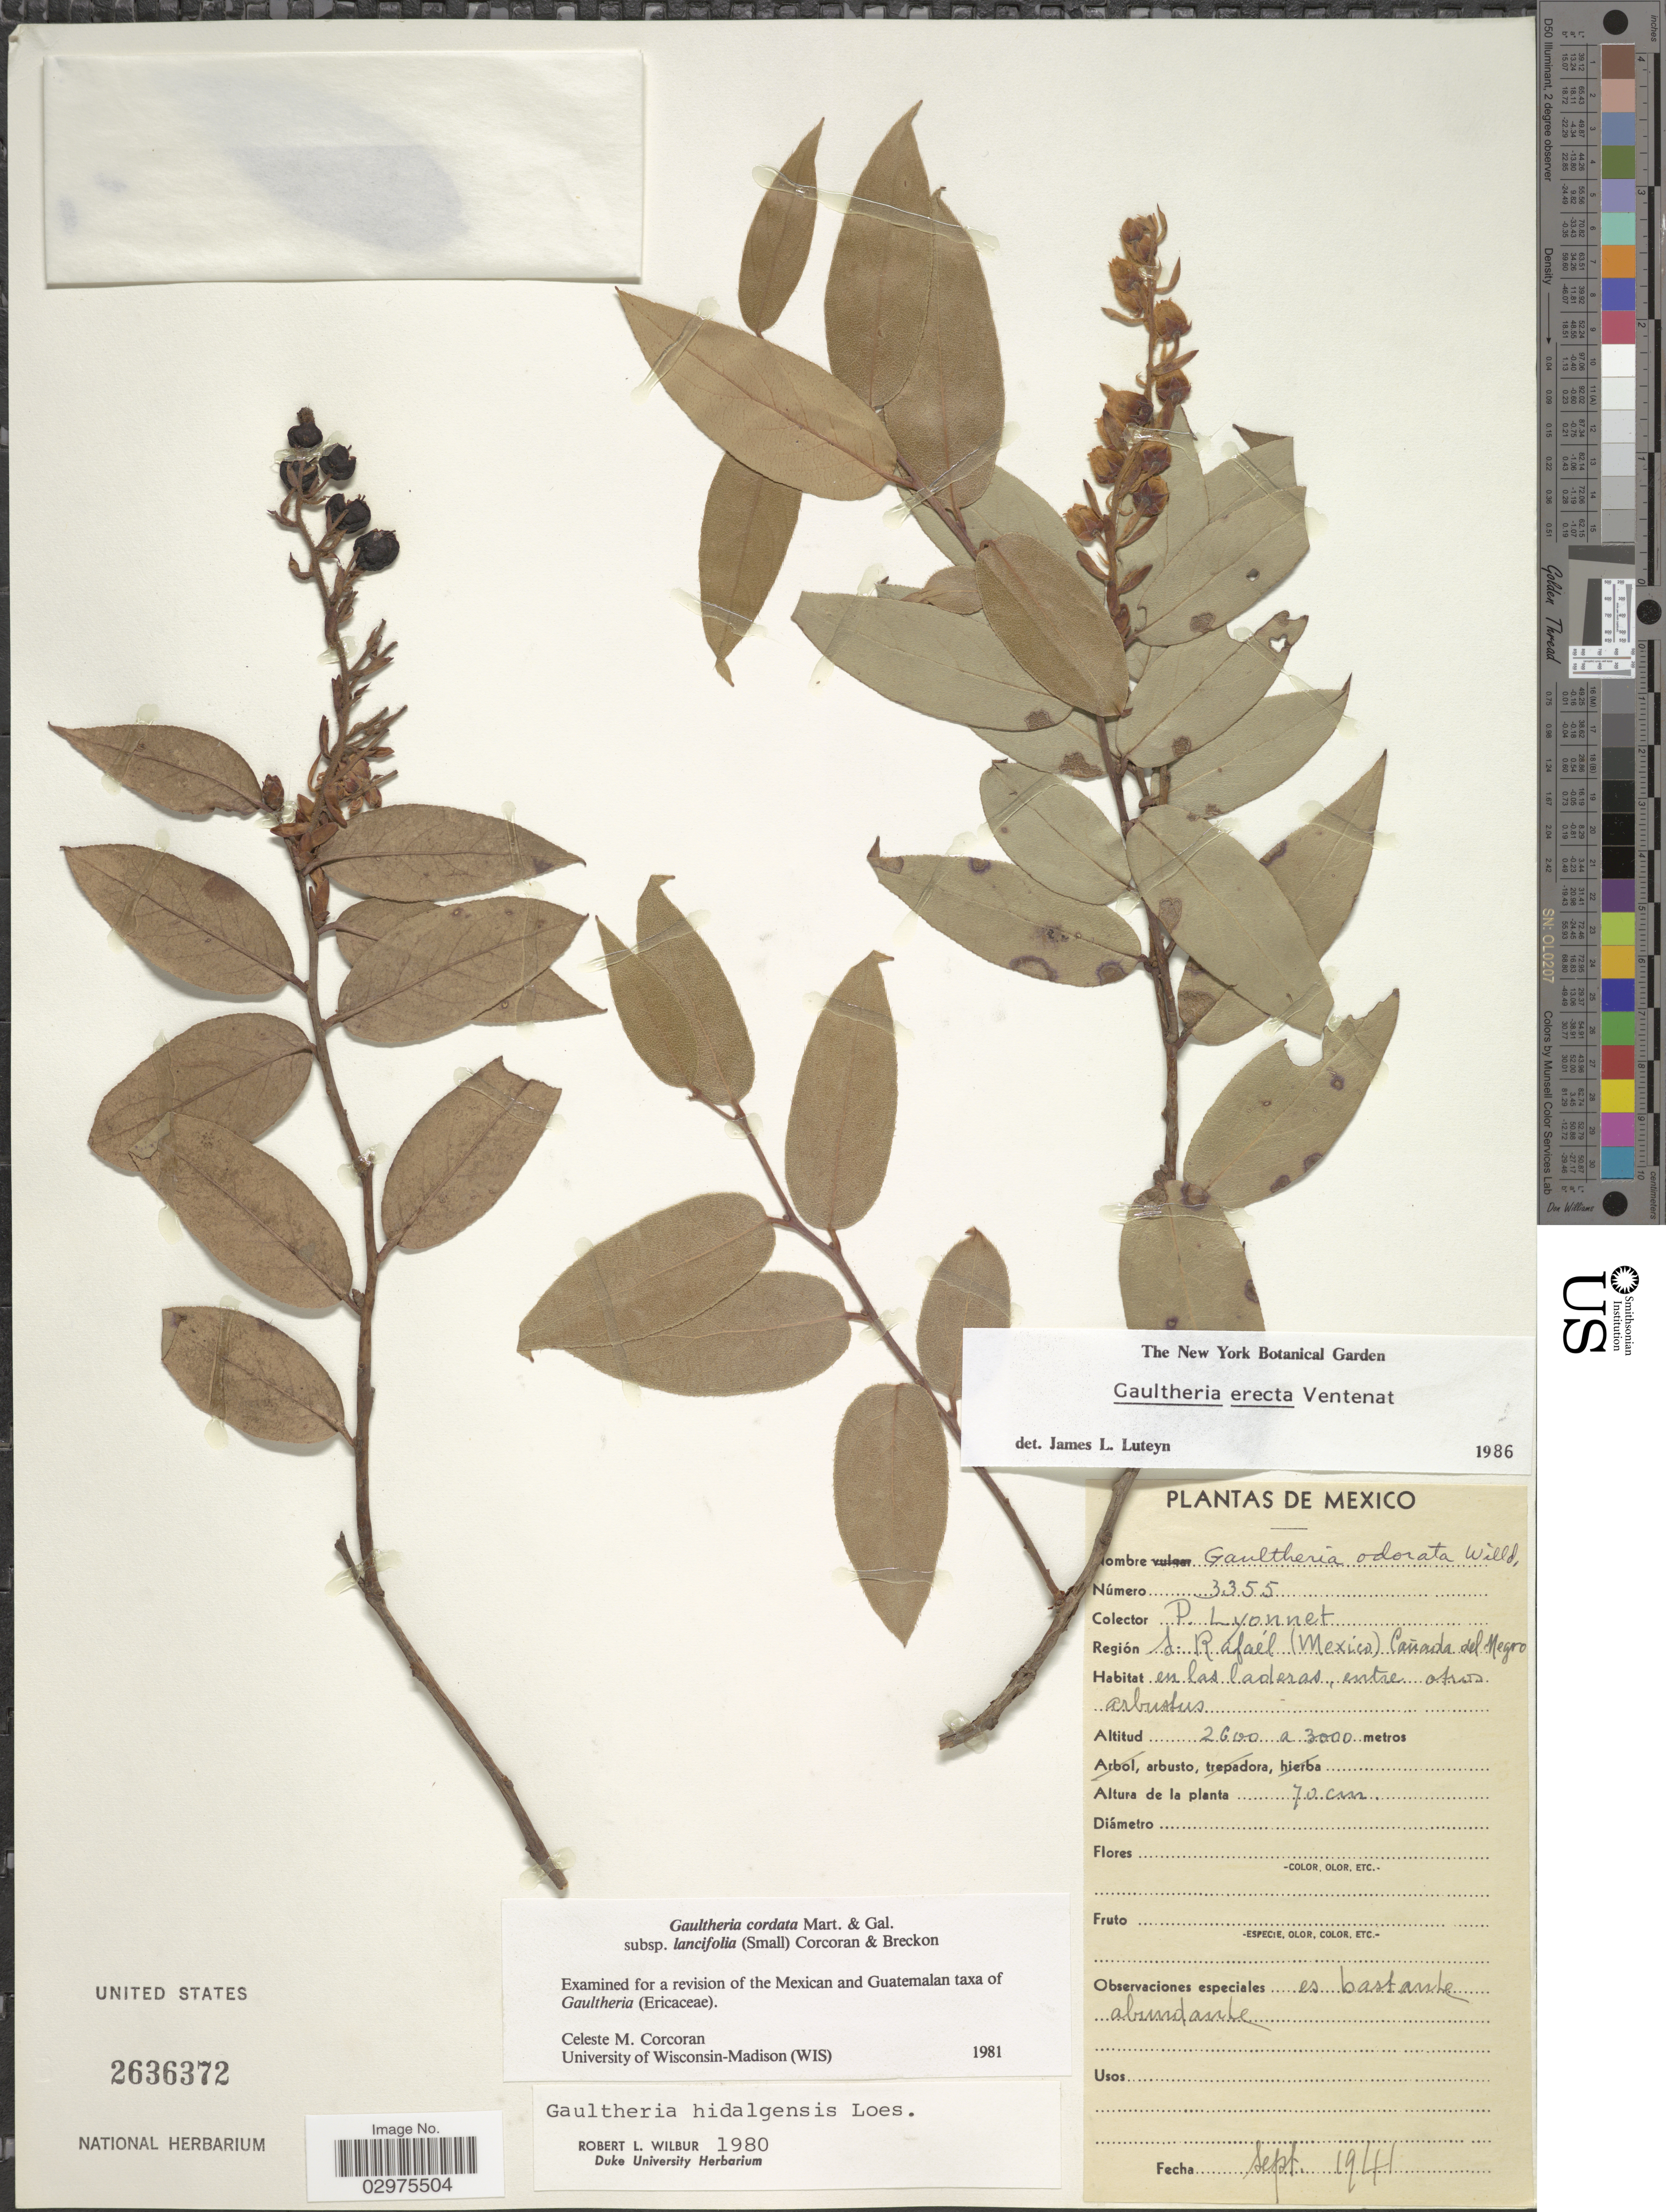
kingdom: Plantae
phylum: Tracheophyta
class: Magnoliopsida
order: Ericales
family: Ericaceae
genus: Gaultheria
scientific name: Gaultheria erecta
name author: Vent.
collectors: P. Lyonnet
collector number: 3355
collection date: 1941-09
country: Mexico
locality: S. Rafaél. Cañada del Negro.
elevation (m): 2600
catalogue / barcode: US 2636372